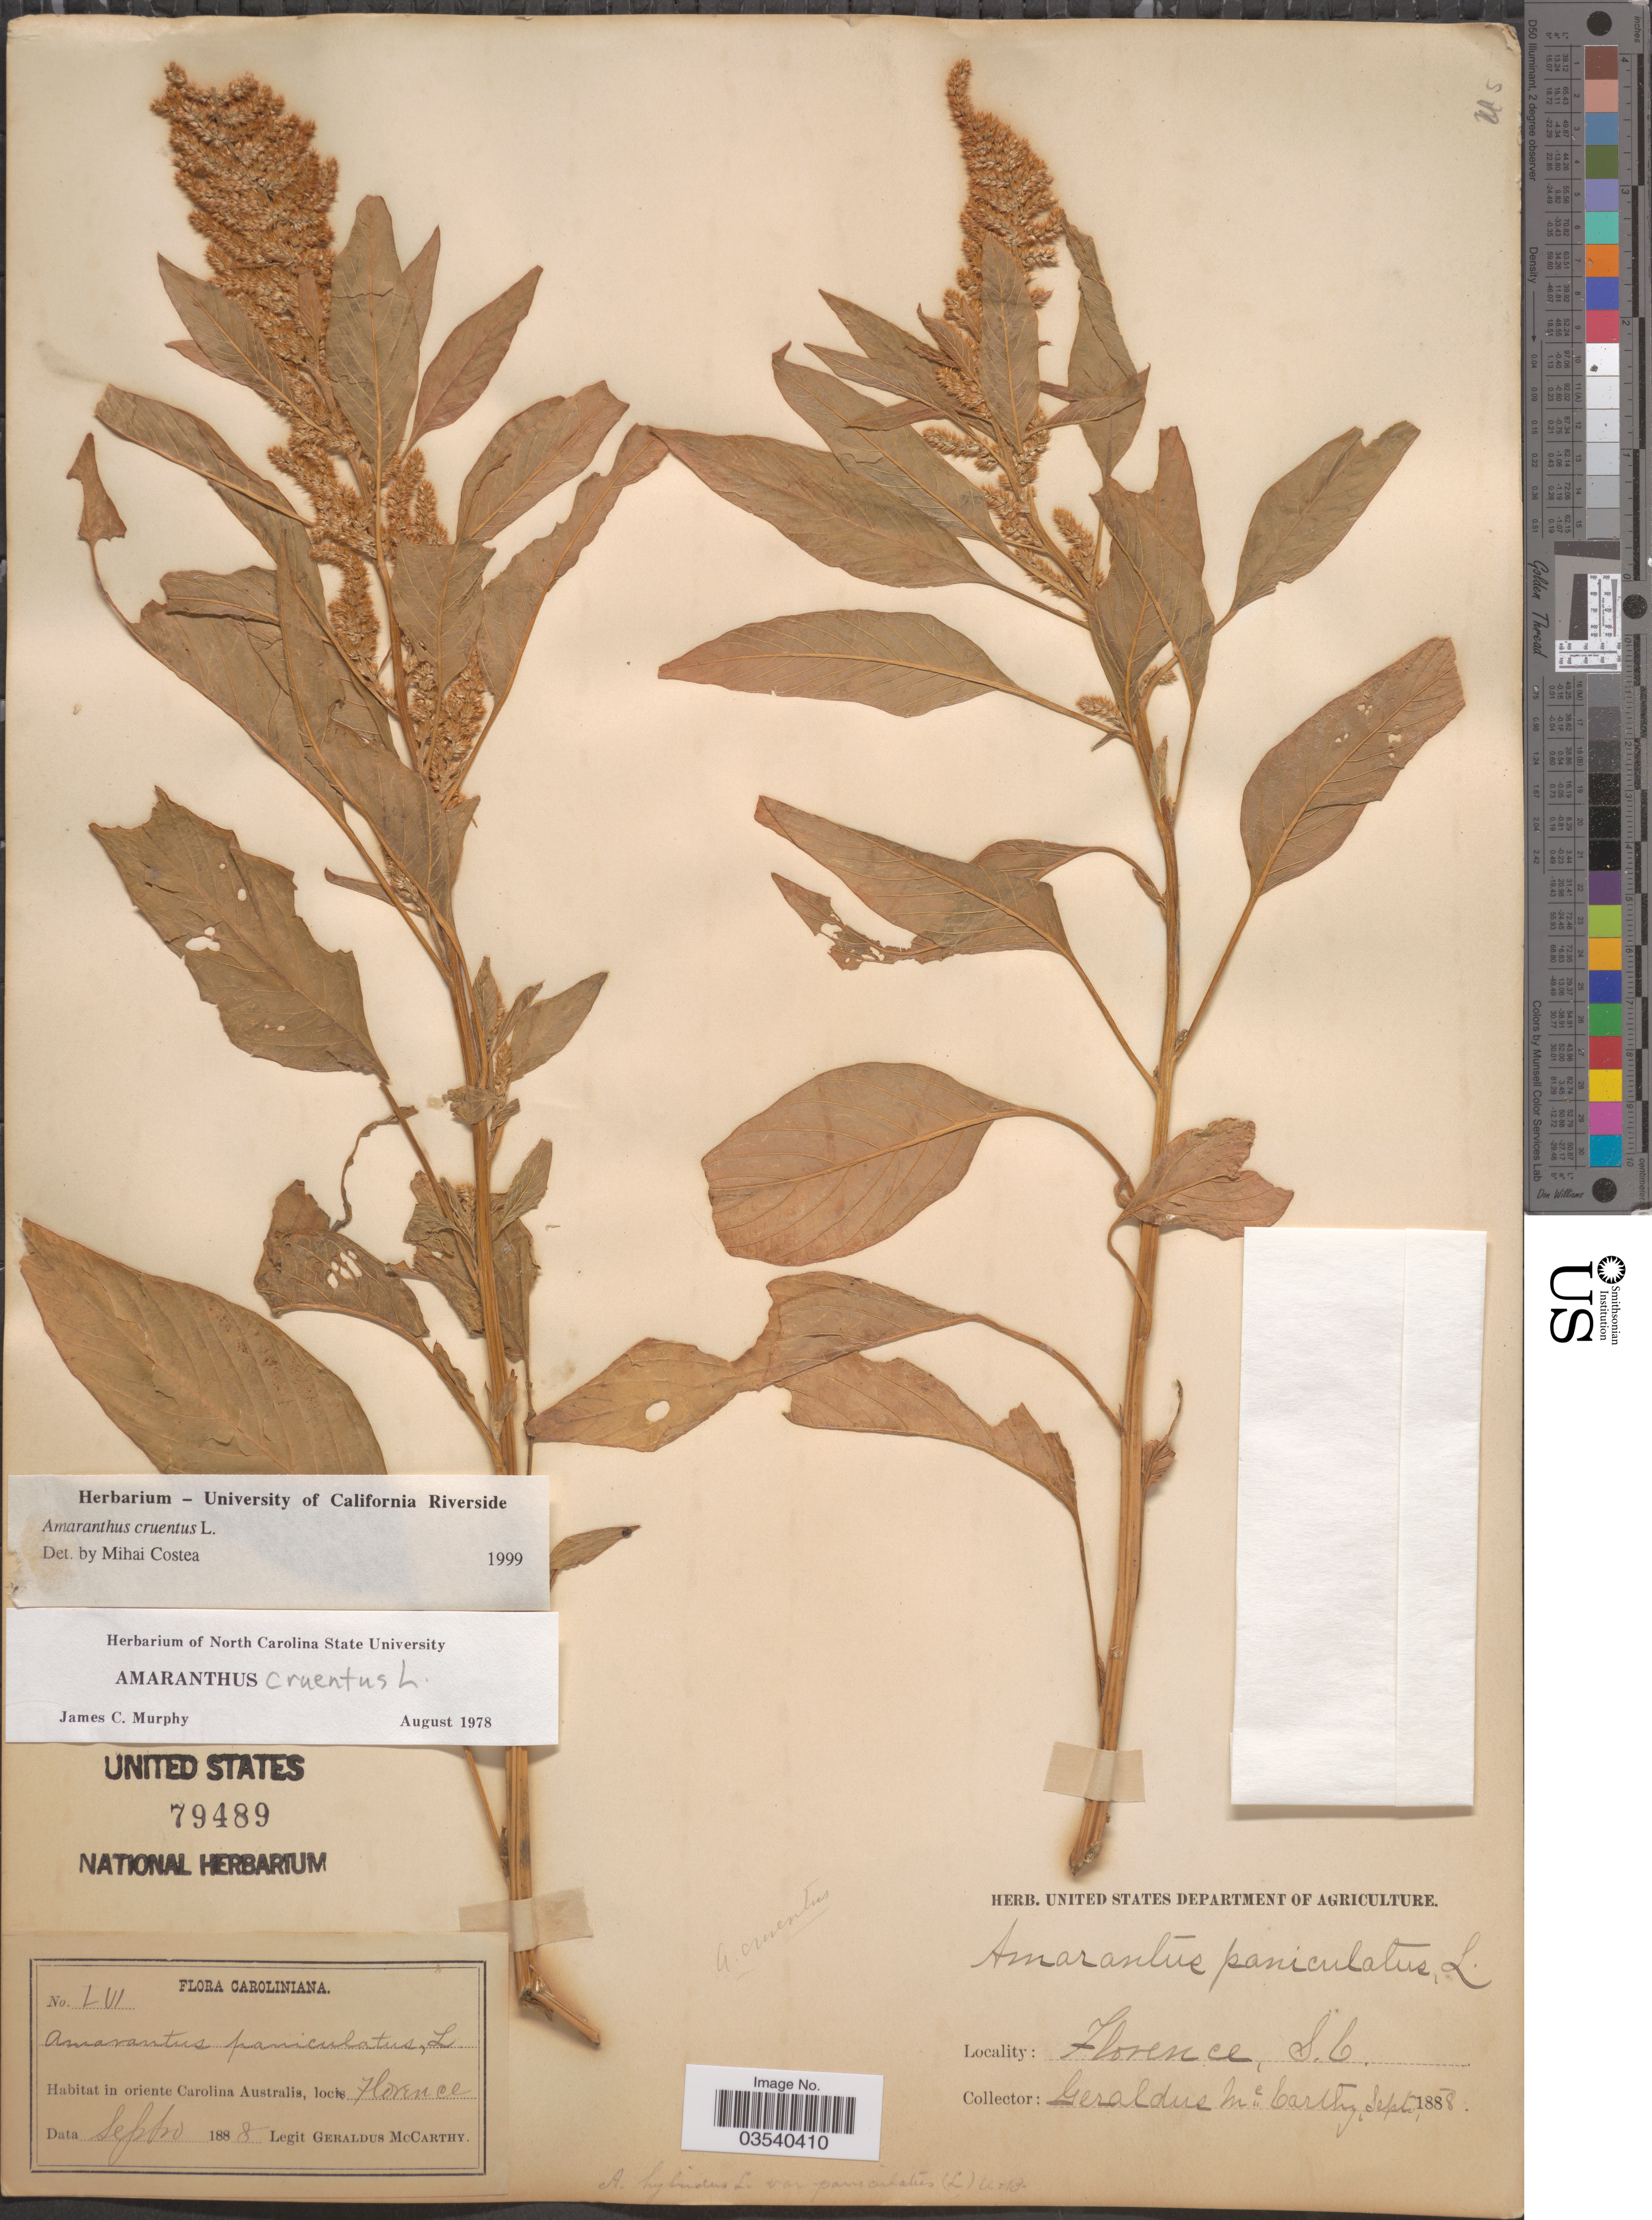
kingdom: Plantae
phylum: Tracheophyta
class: Magnoliopsida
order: Caryophyllales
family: Amaranthaceae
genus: Amaranthus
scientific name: Amaranthus cruentus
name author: L.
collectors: M. McCarthy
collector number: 201*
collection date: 1888-09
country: United States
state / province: South Carolina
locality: In oriente Carolina Australis, locis Florence.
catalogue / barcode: US 79489